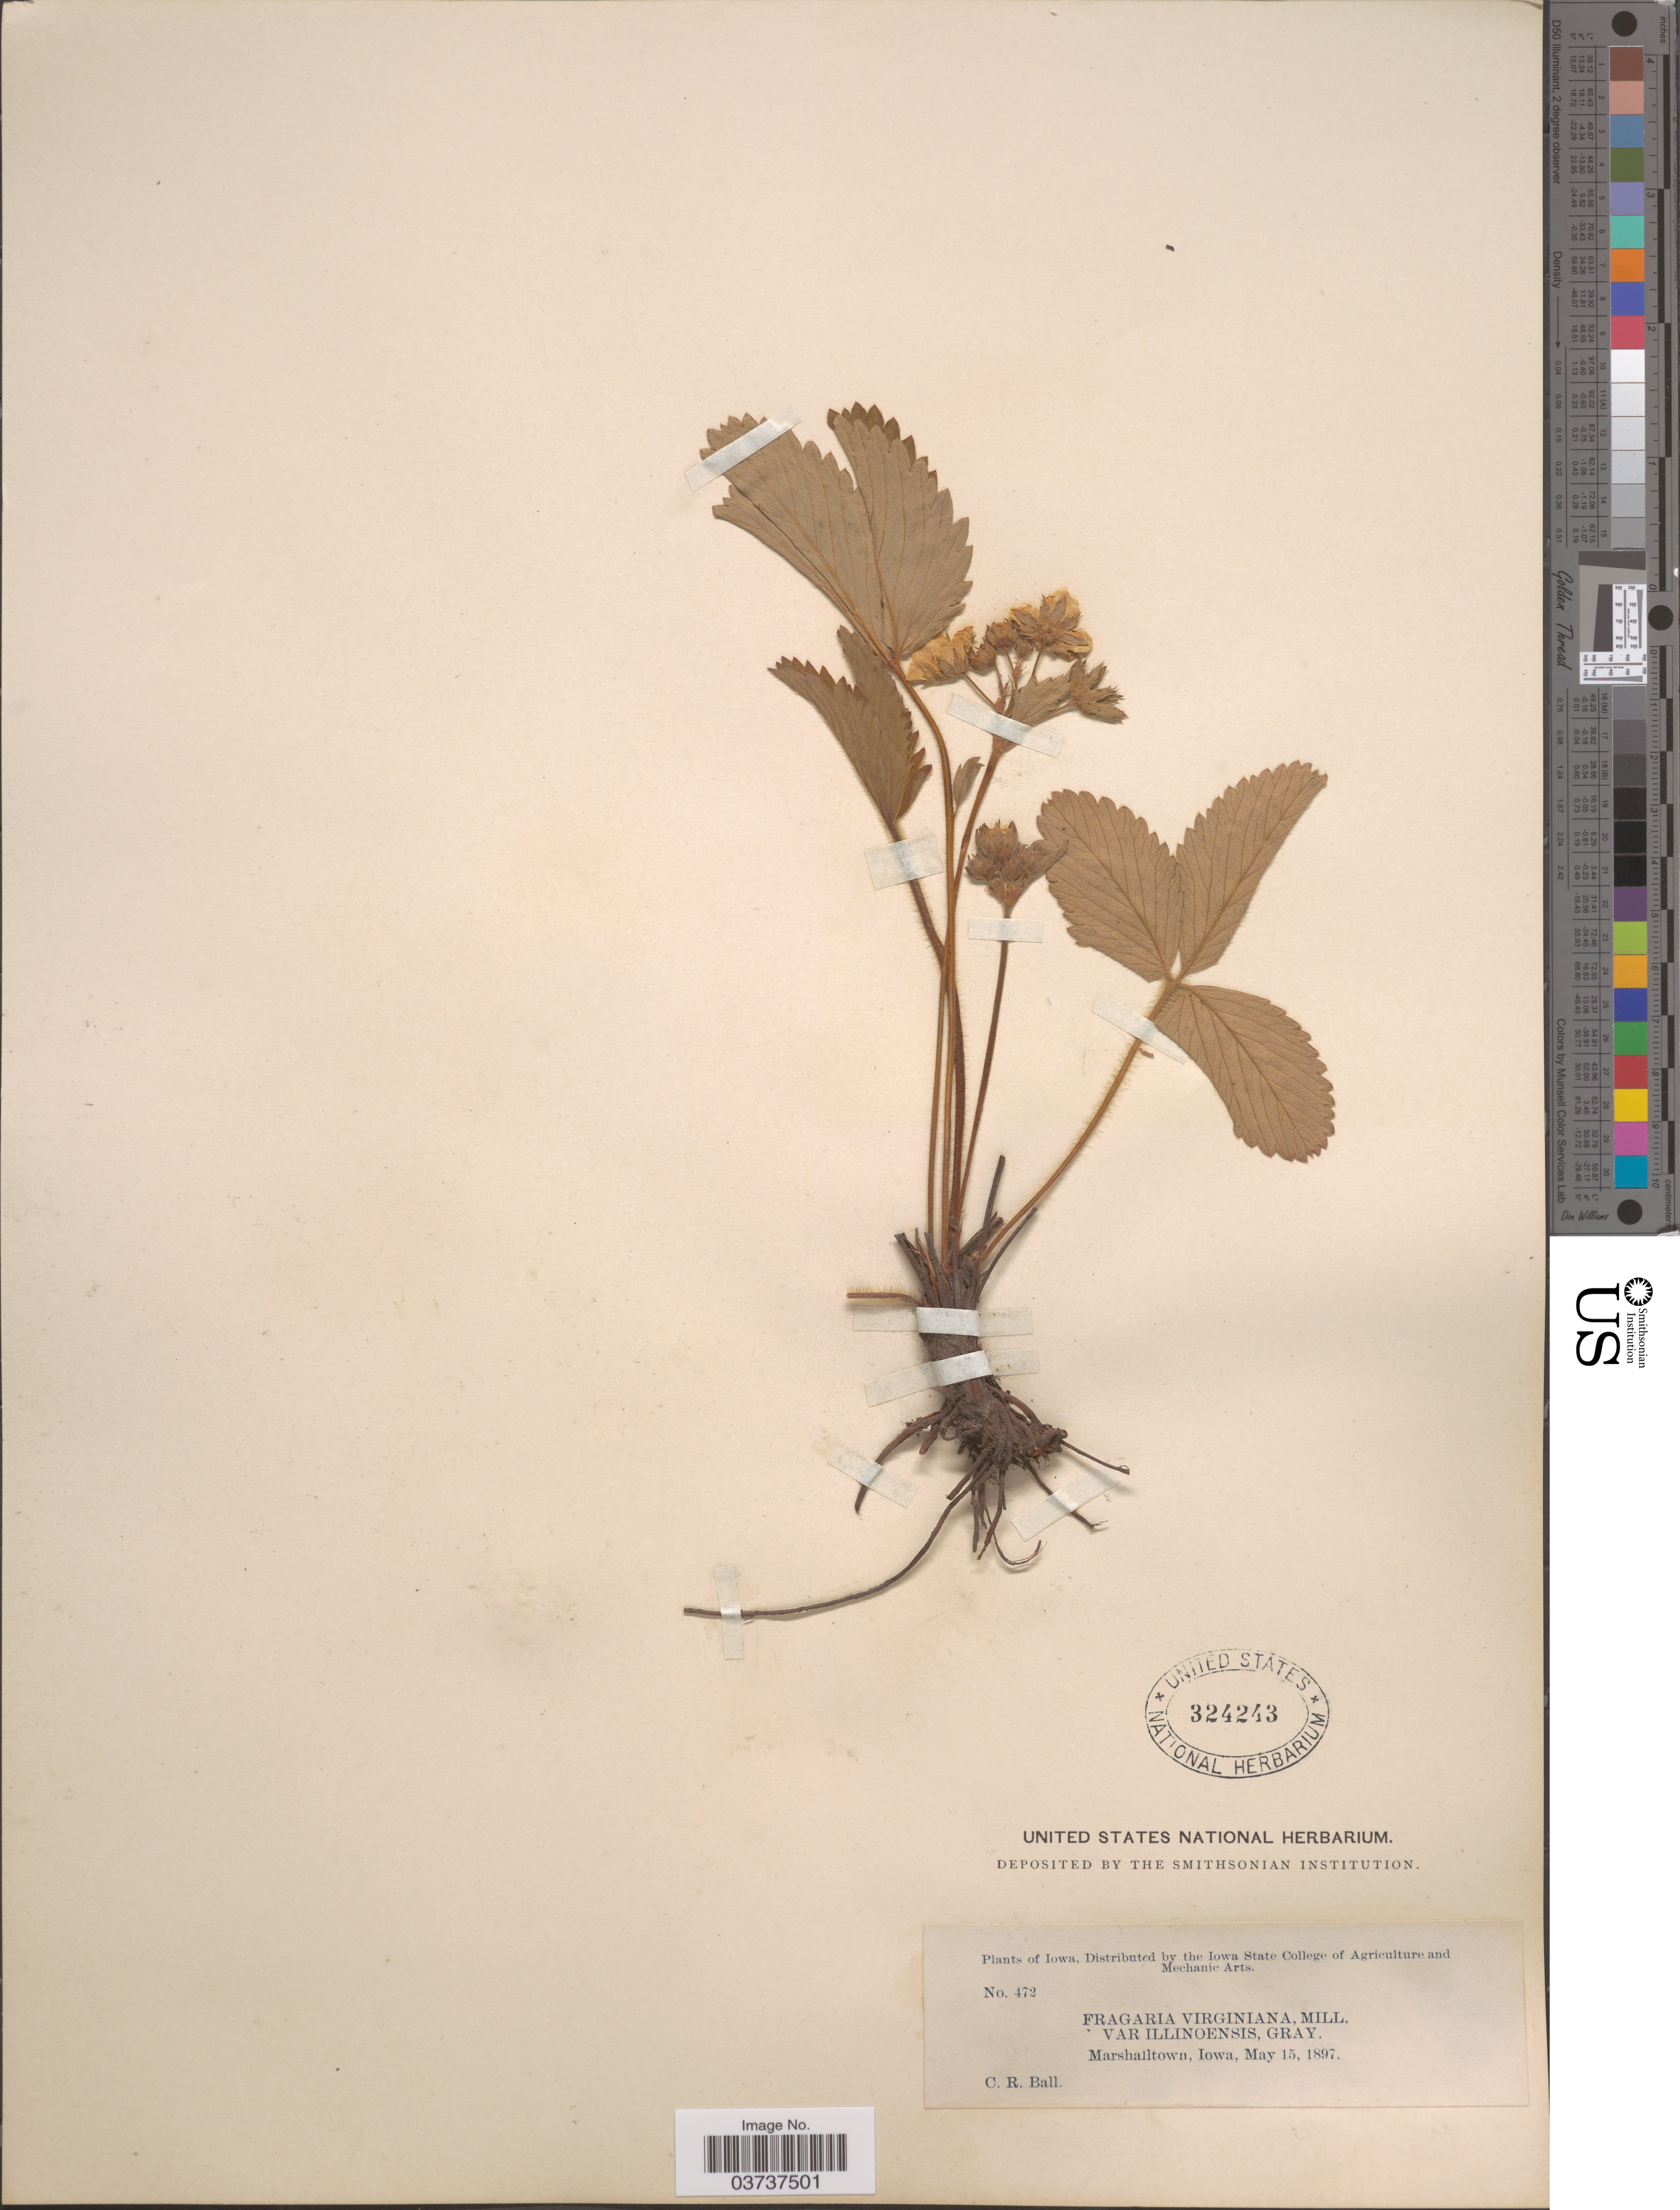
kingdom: Plantae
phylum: Tracheophyta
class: Magnoliopsida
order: Rosales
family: Rosaceae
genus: Fragaria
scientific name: Fragaria virginiana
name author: Mill.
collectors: C. R. Ball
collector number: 472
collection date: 1897-05-15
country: United States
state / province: Iowa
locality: Marshaltown.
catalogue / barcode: US 324243